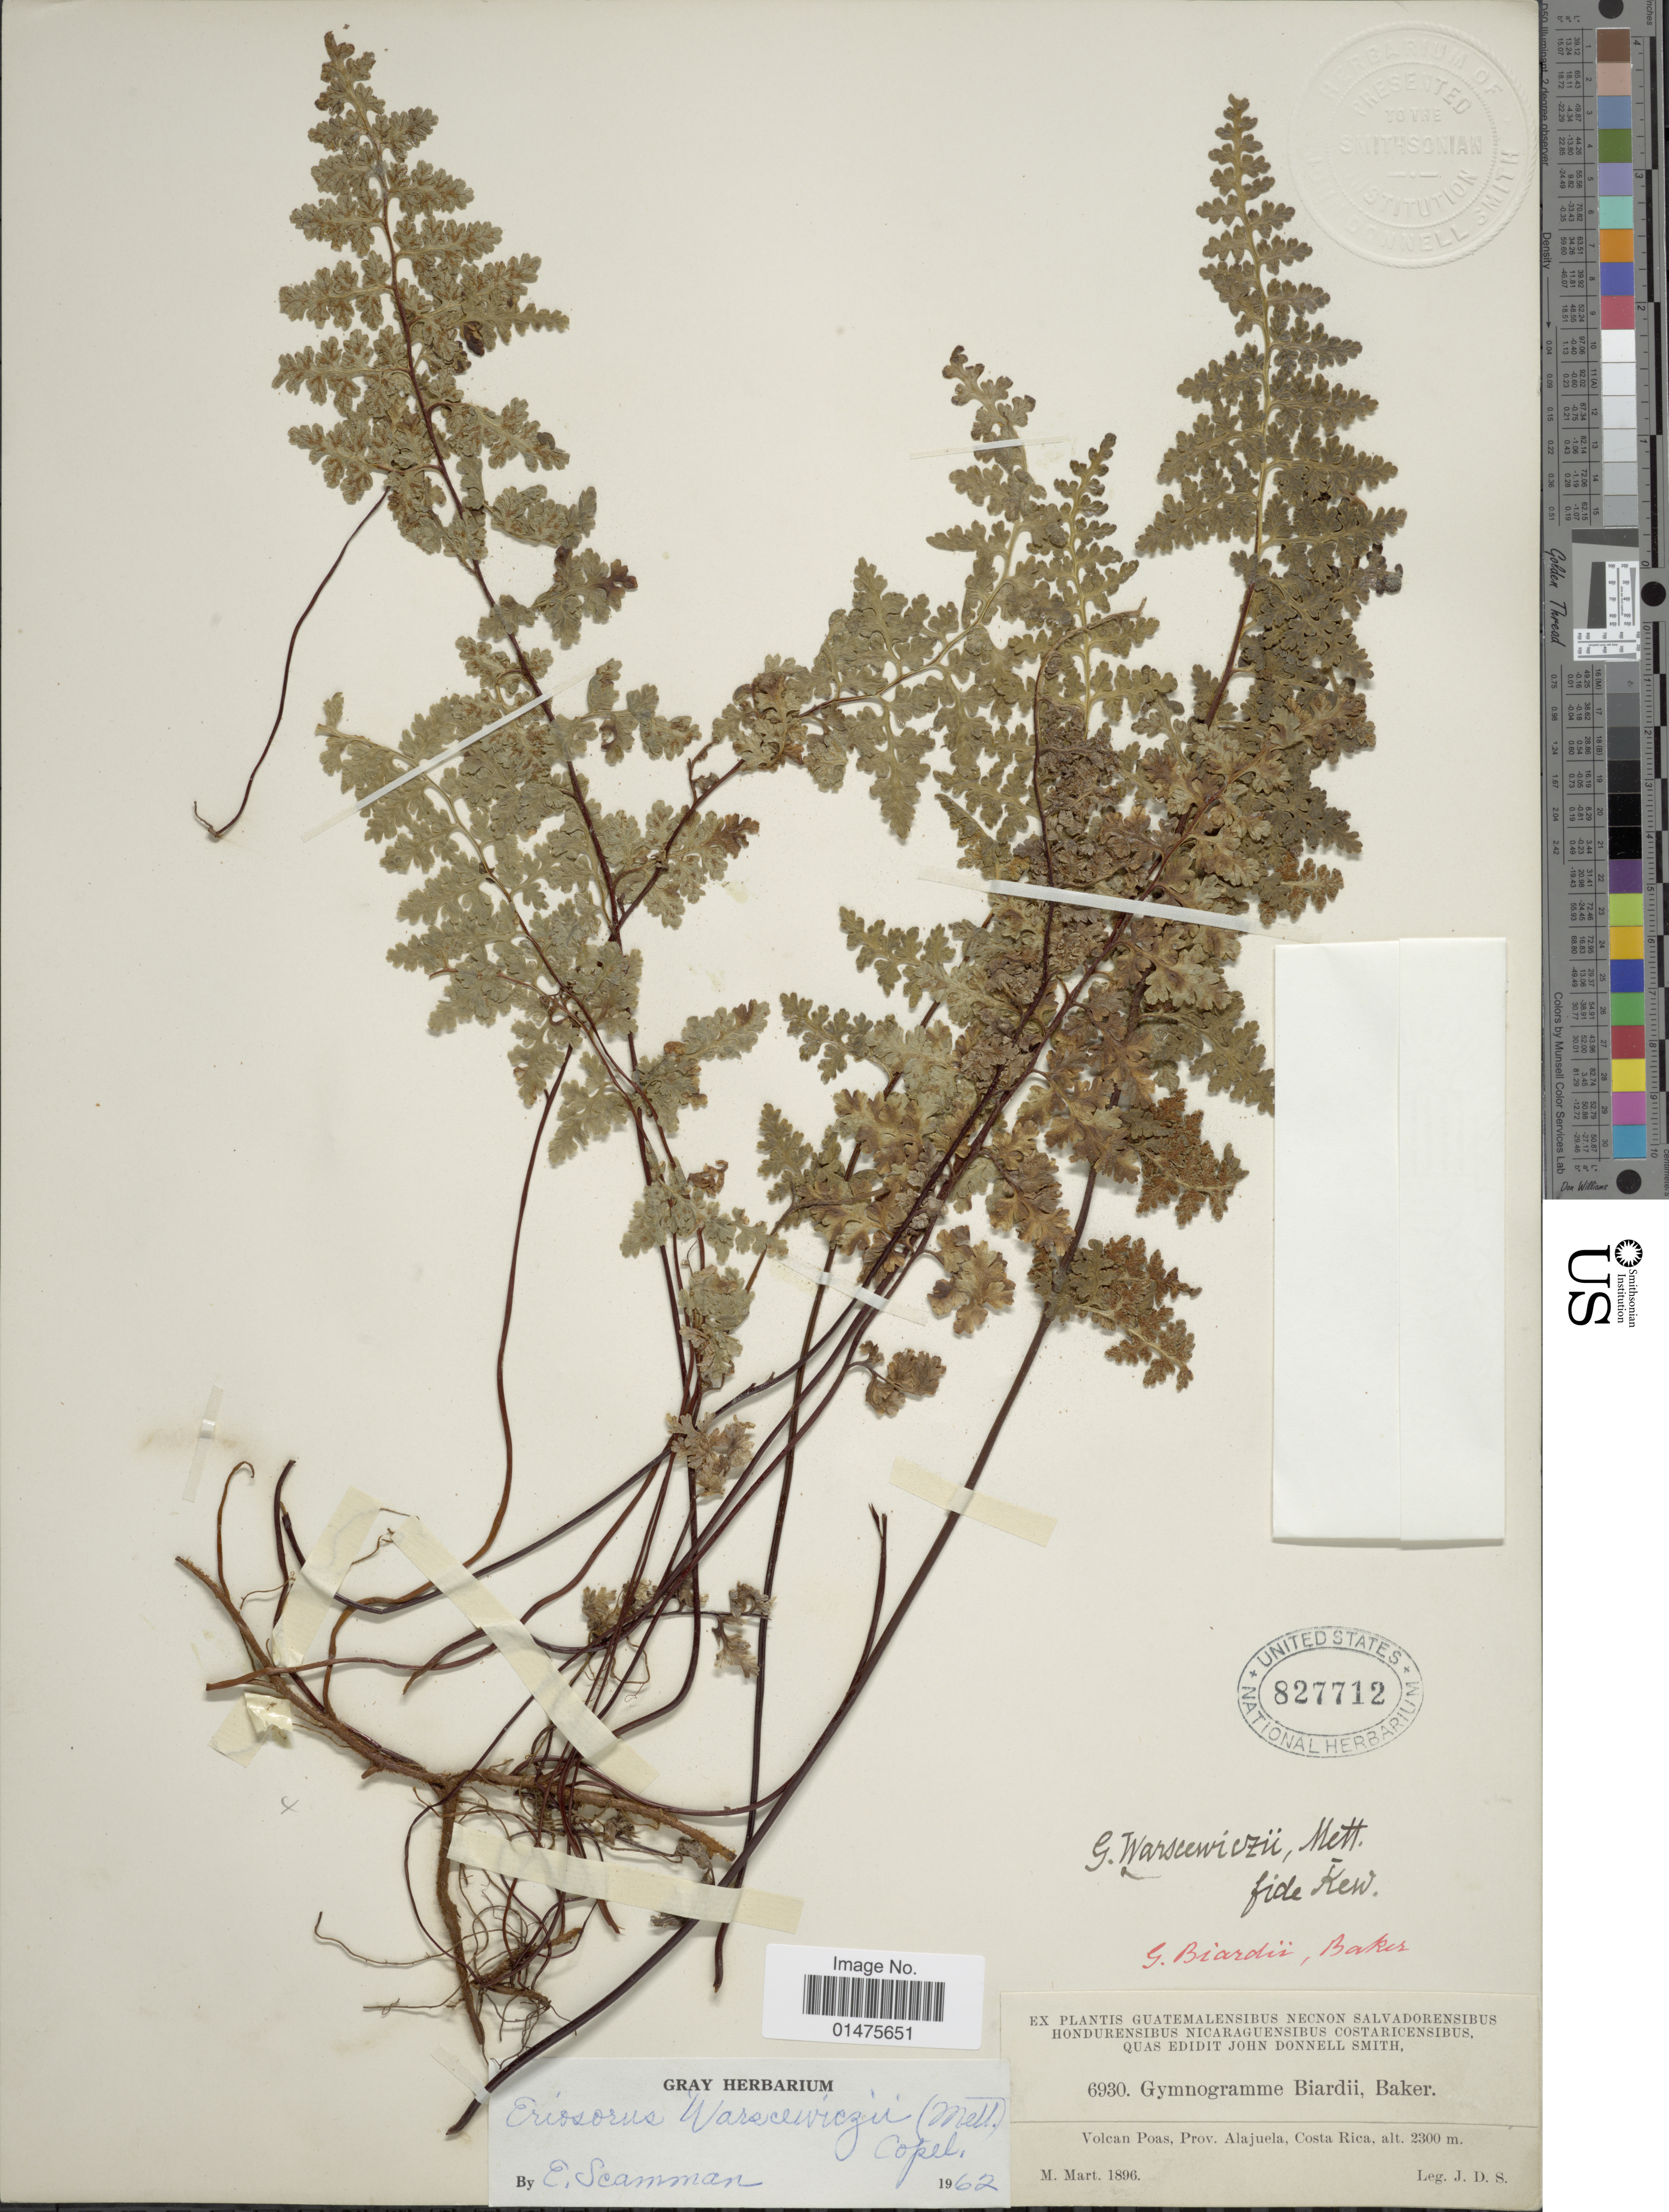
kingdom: Plantae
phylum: Tracheophyta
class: Polypodiopsida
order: Polypodiales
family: Pteridaceae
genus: Jamesonia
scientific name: Jamesonia warscewiczii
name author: (Mett.) Christenh.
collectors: J. Donnell Smith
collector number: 6930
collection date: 1896-03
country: Costa Rica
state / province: Alajuela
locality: Volcan Poas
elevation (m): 2300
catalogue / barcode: US 827712